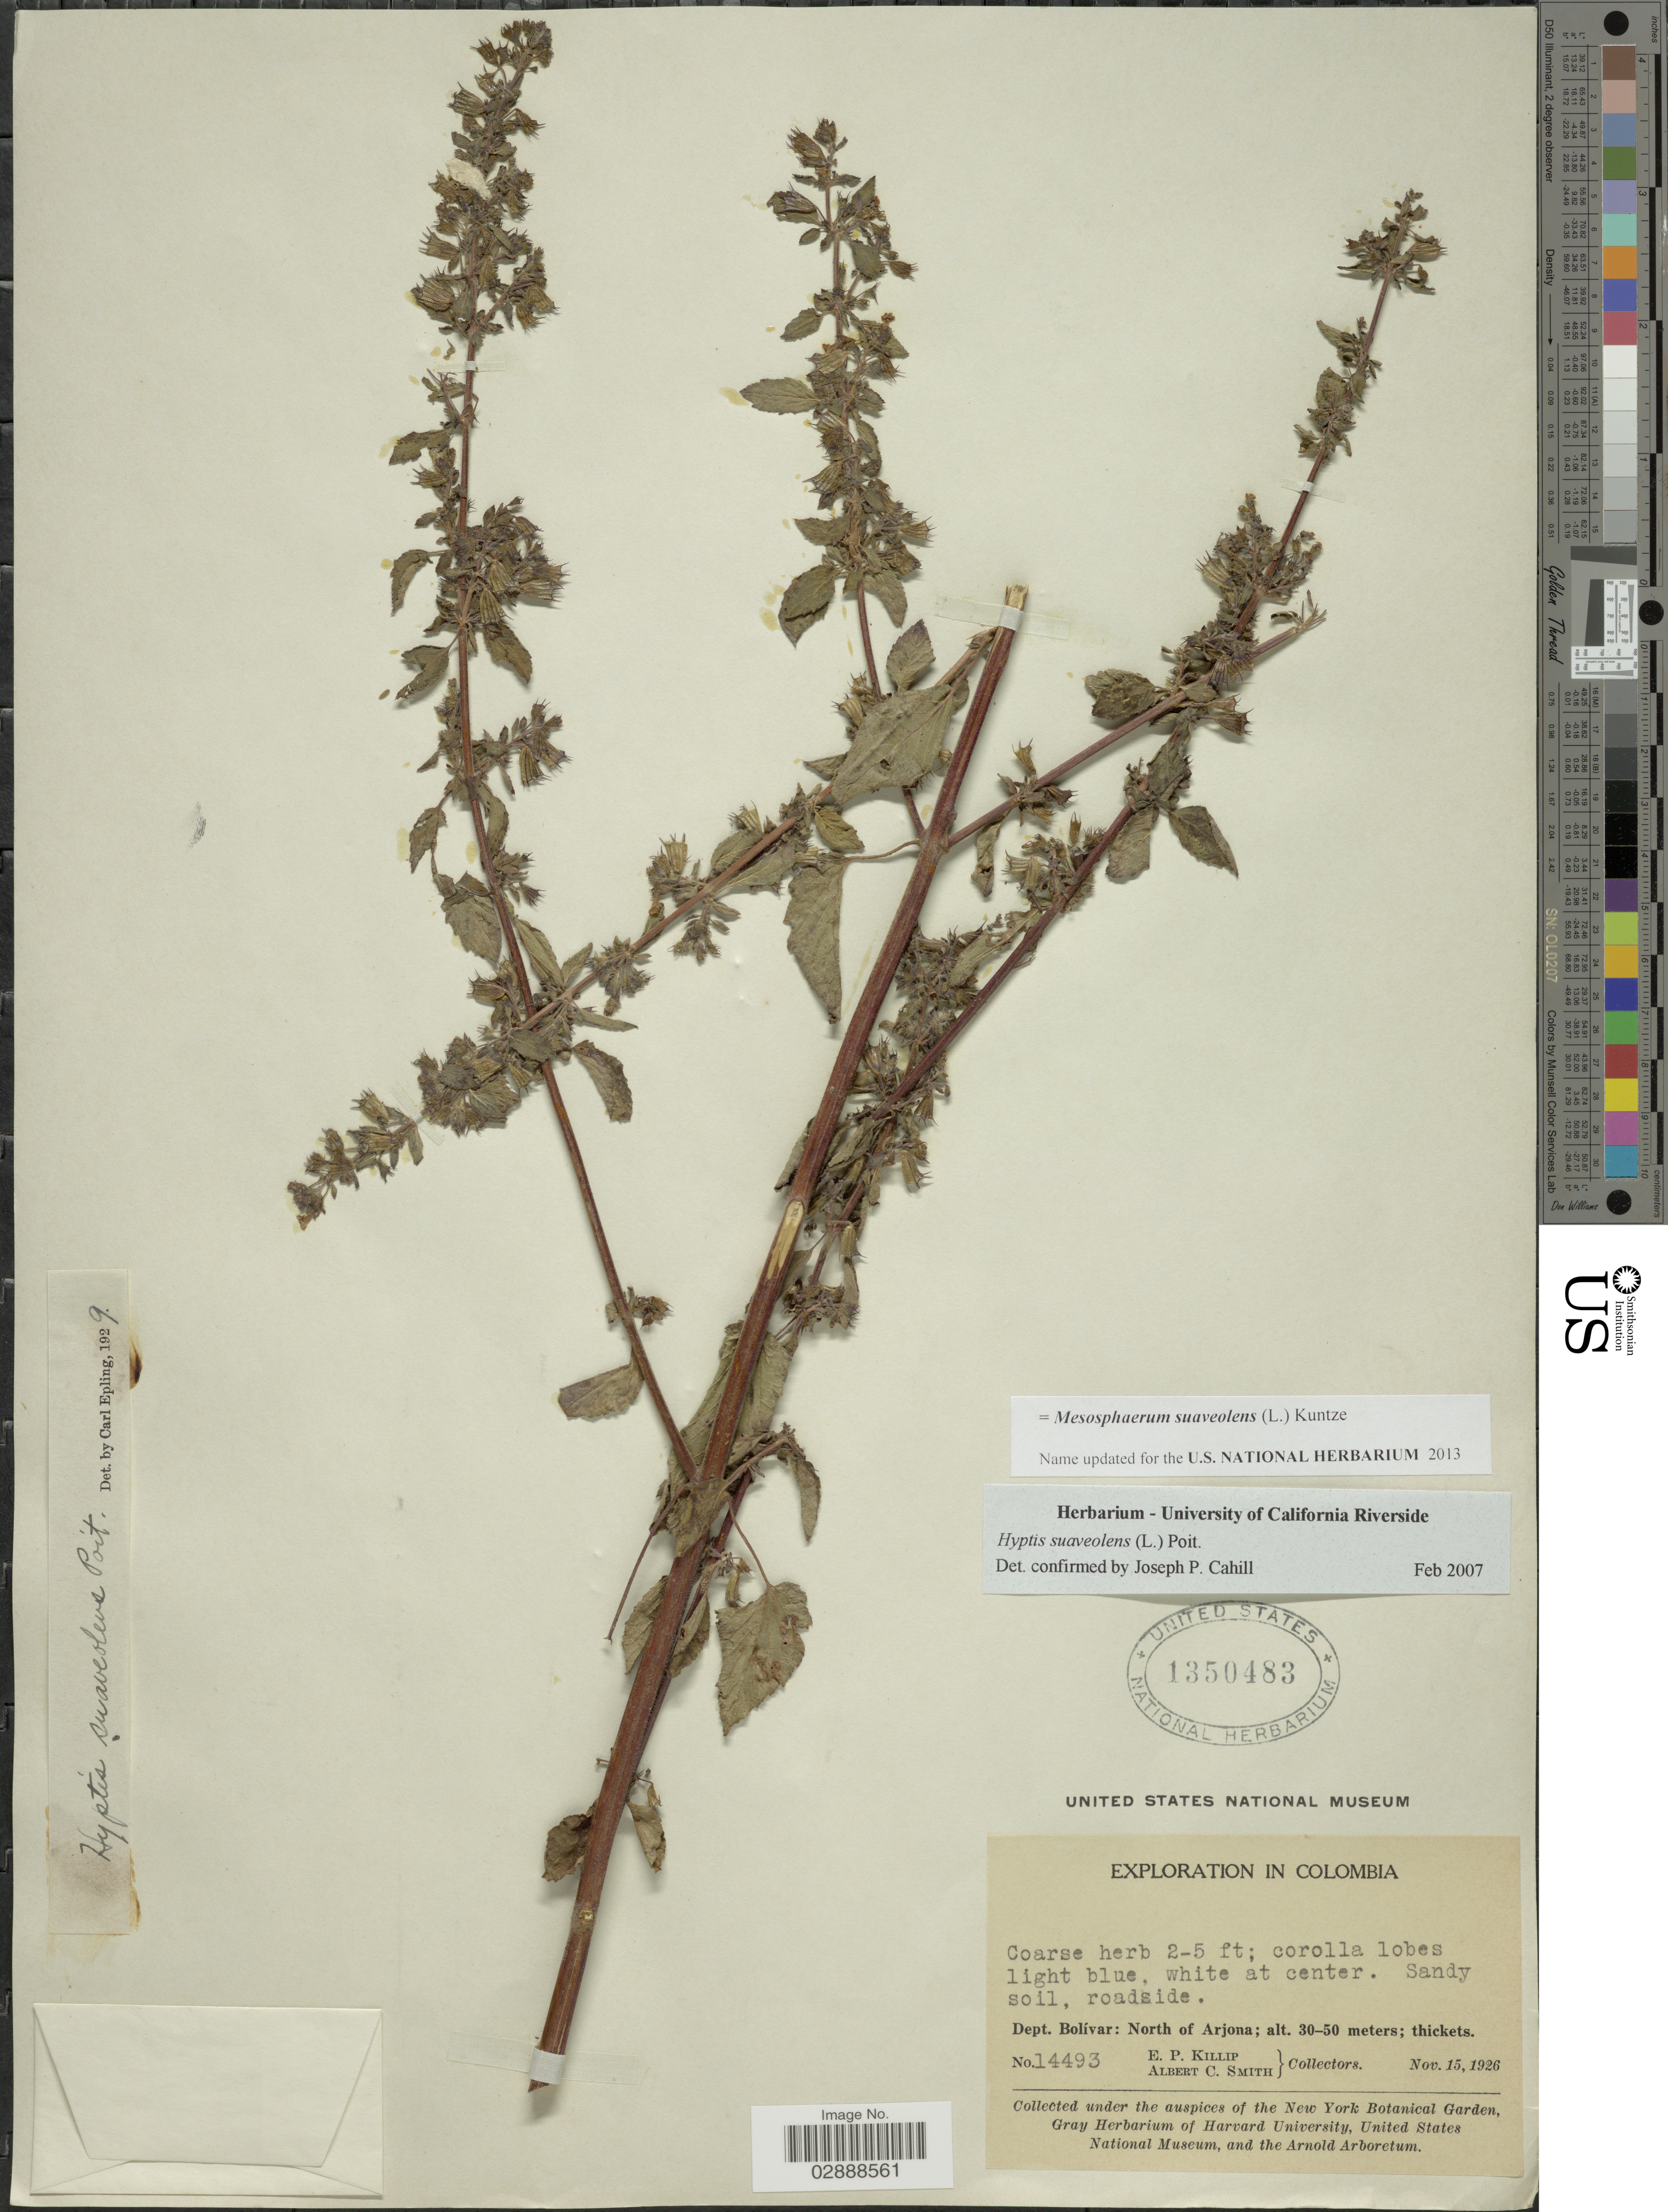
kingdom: Plantae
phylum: Tracheophyta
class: Magnoliopsida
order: Lamiales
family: Lamiaceae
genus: Mesosphaerum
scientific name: Mesosphaerum suaveolens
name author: (L.) Kuntze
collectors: E. P. Killip & A. C. Smith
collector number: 14493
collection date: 1926-11-15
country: Colombia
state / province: Bolívar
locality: Dept. Bolívar: North of Arjona.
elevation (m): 30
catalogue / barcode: US 1350483